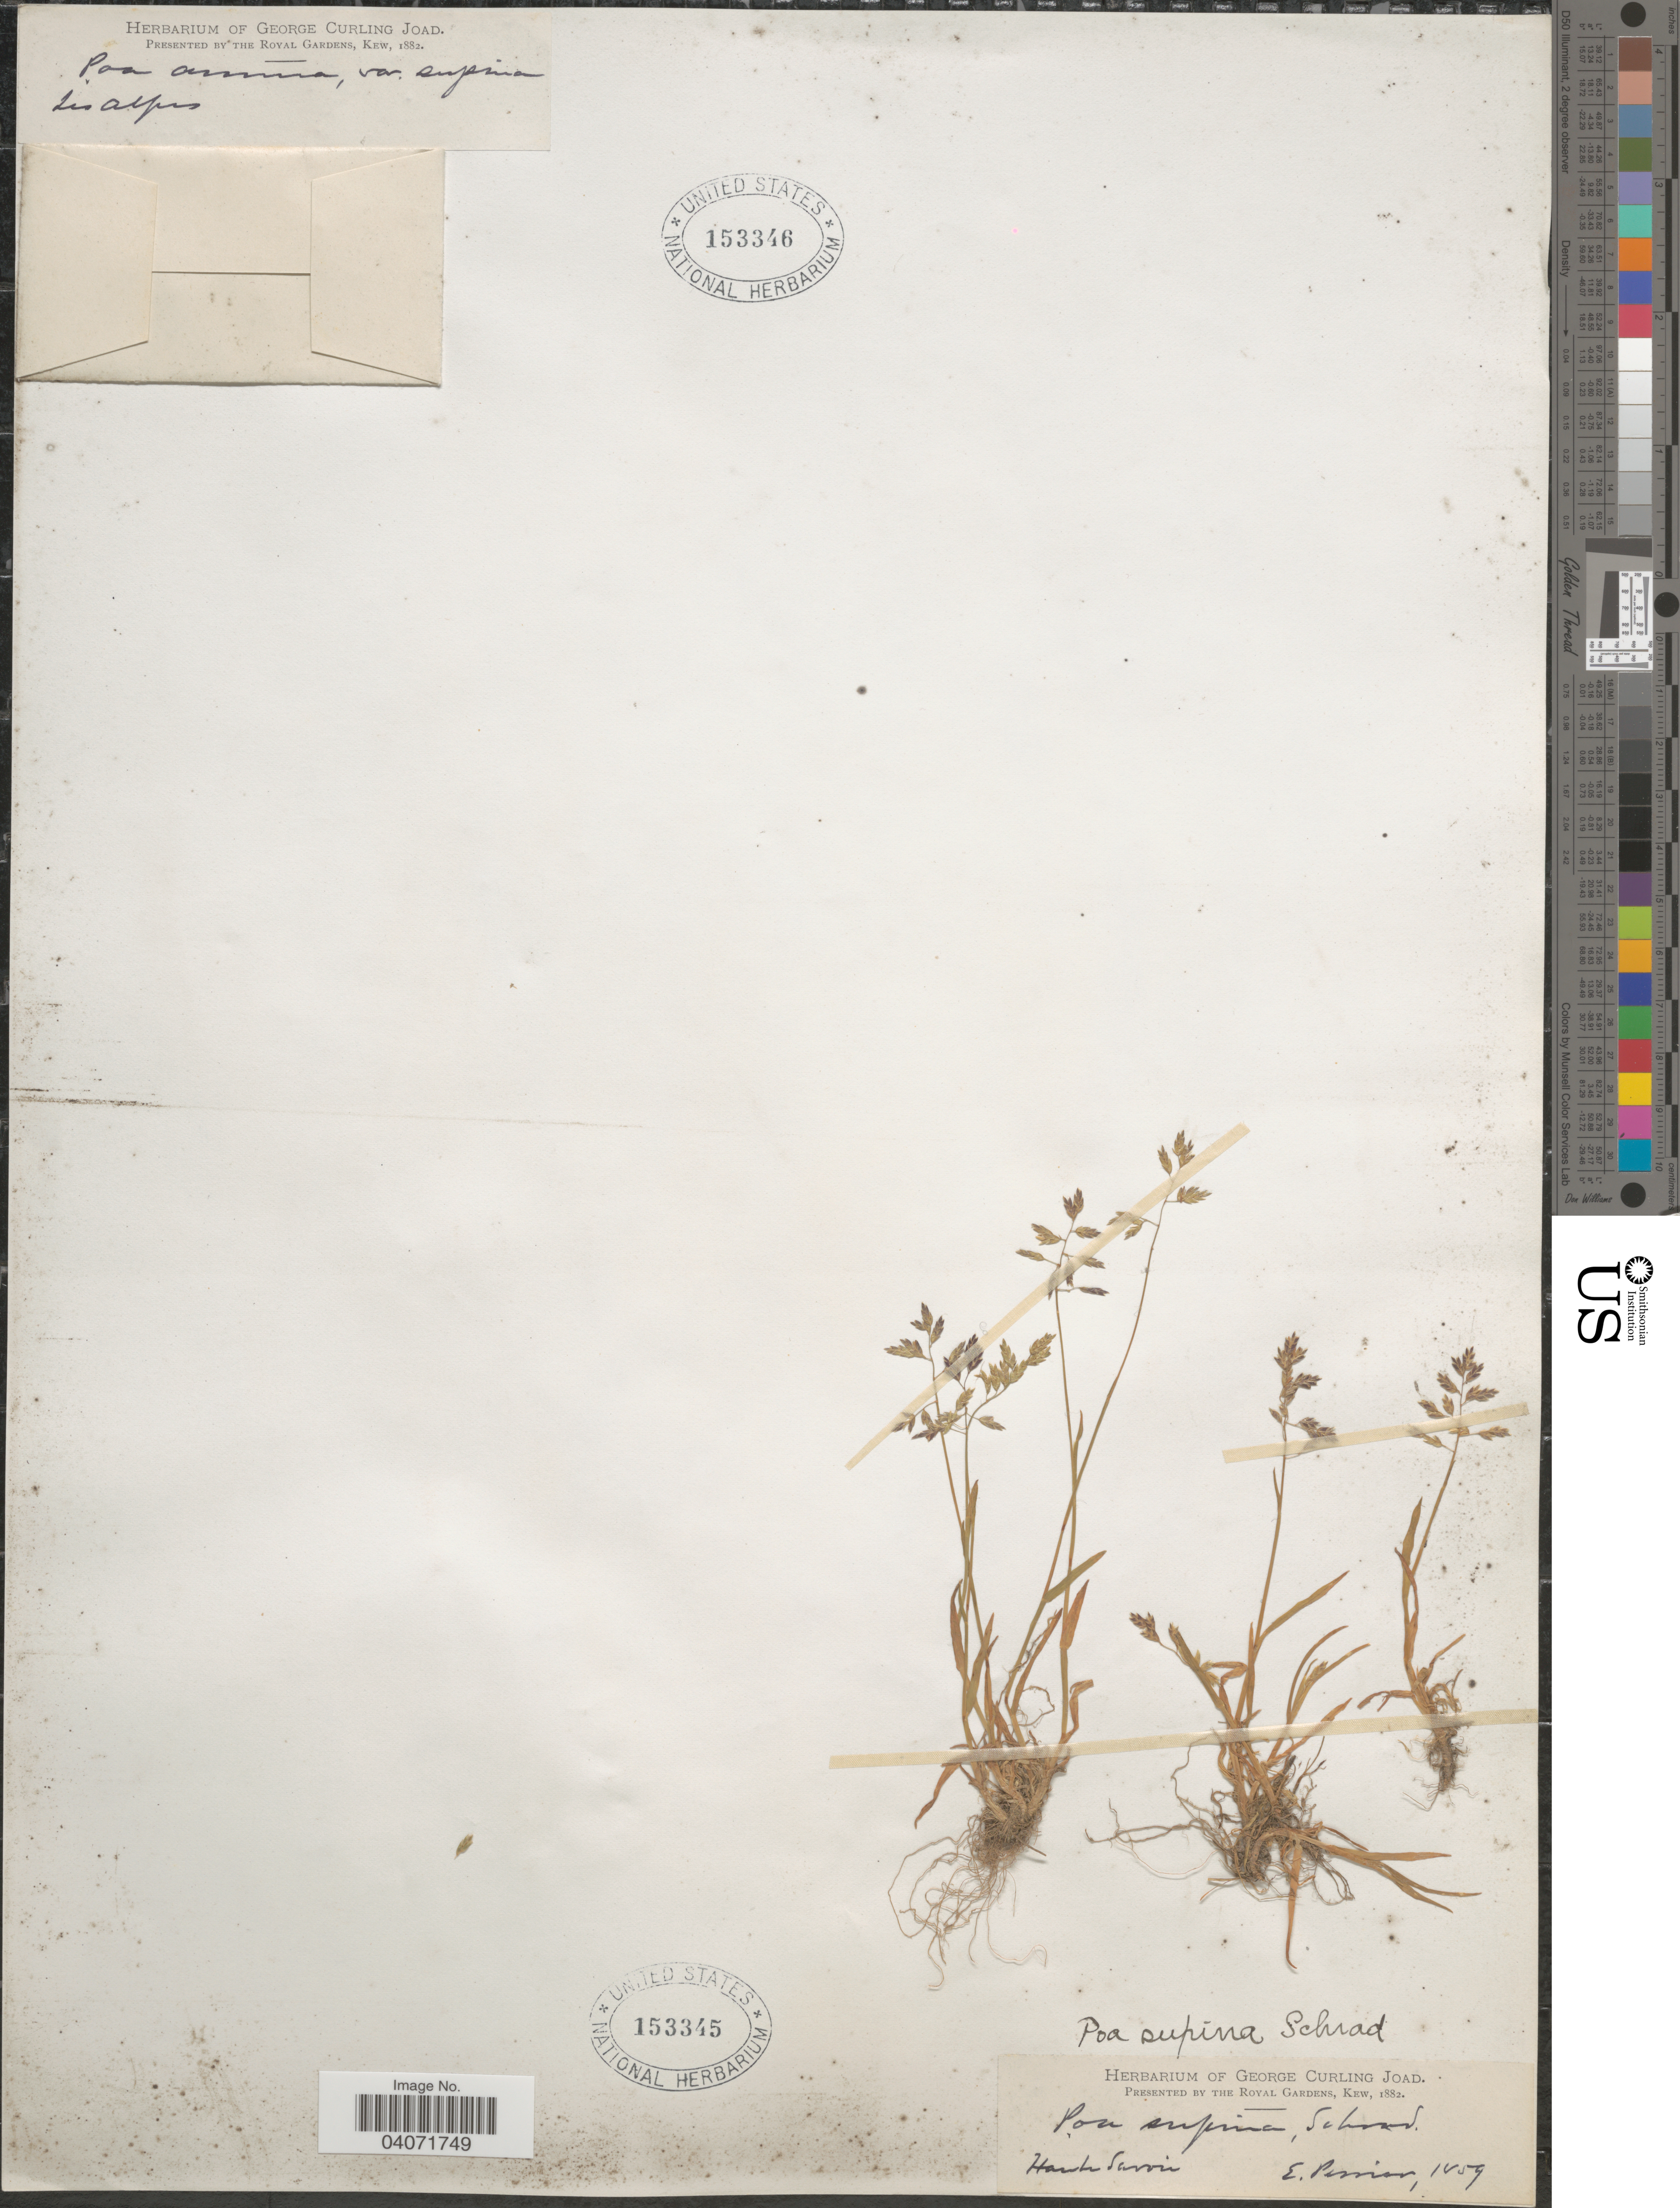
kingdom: Plantae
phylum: Tracheophyta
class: Liliopsida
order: Poales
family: Poaceae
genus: Poa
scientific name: Poa supina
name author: Schrad.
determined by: Soreng, Robert J., Research Associate (BOT), Smithsonian Institution - National Museum of Natural History (UNITED STATES)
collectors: E. Perrier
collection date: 1859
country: France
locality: Haute Savoie.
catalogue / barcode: US 153345